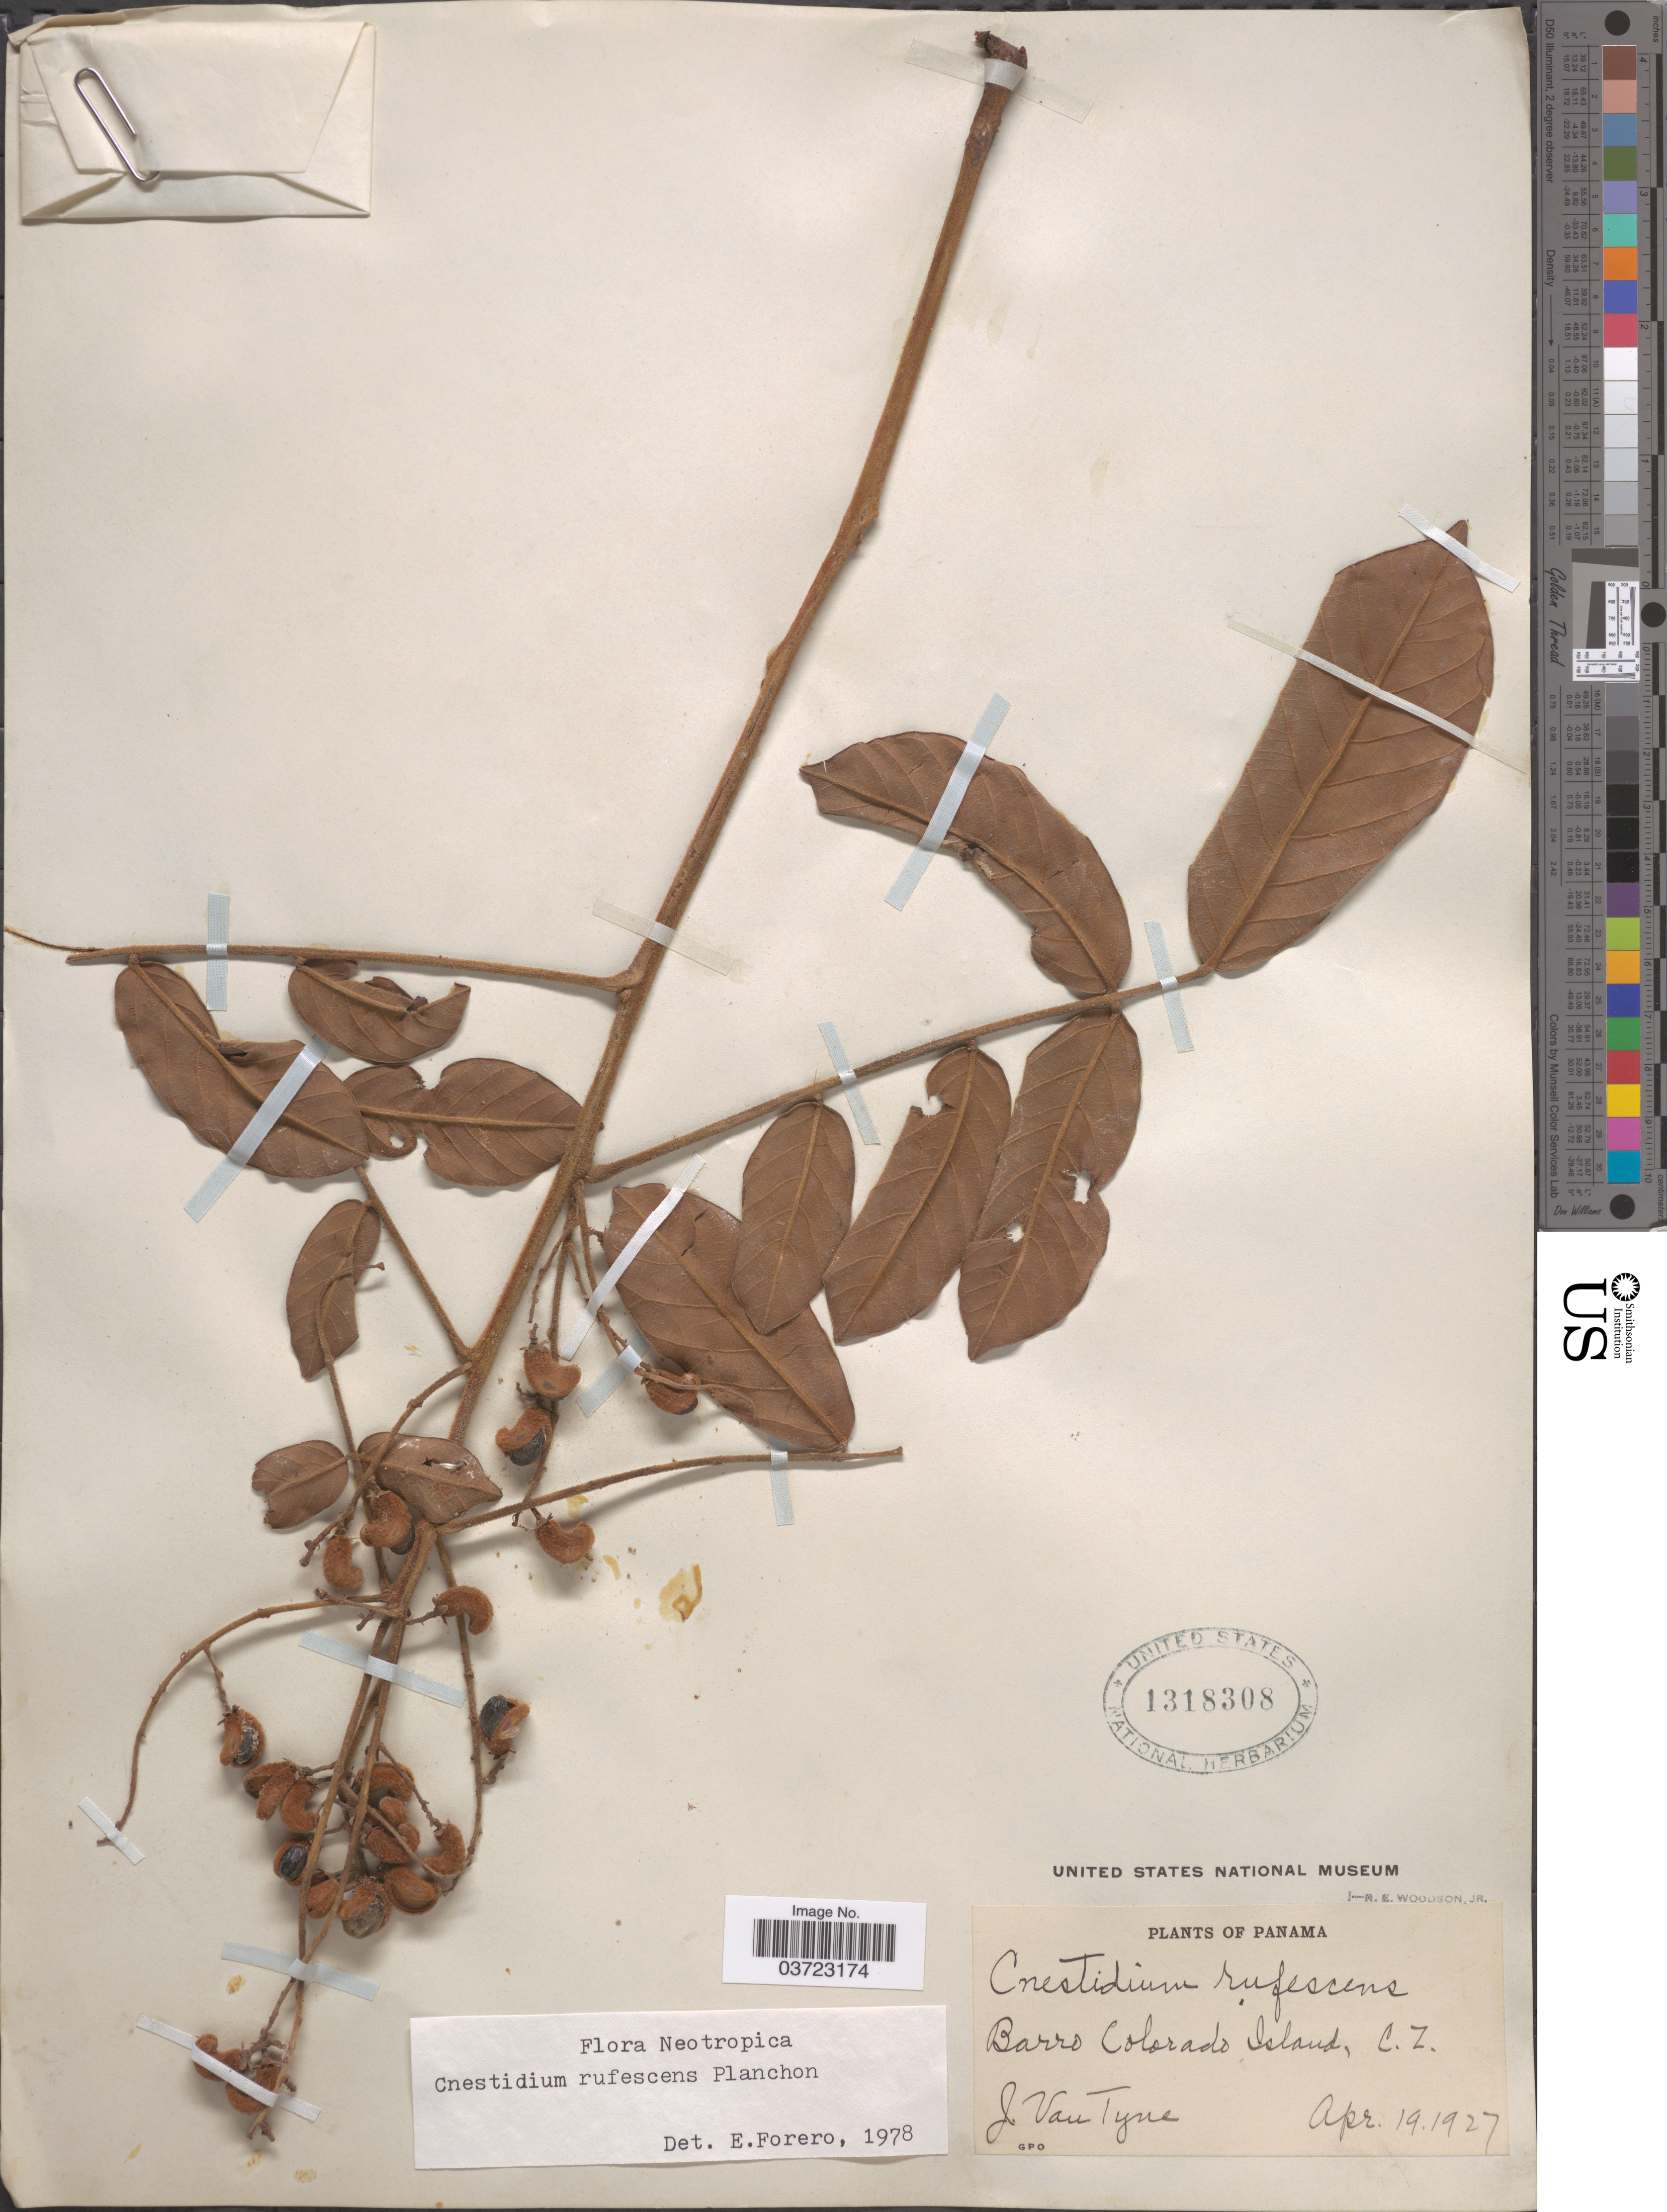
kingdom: Plantae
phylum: Tracheophyta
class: Magnoliopsida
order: Oxalidales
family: Connaraceae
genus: Cnestidium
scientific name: Cnestidium rufescens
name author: Planch.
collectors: J. Van Tyne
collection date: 1927-04-19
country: Panama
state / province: Colón / Panamá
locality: Barro Colorado Island, C. Z.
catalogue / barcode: US 1318308